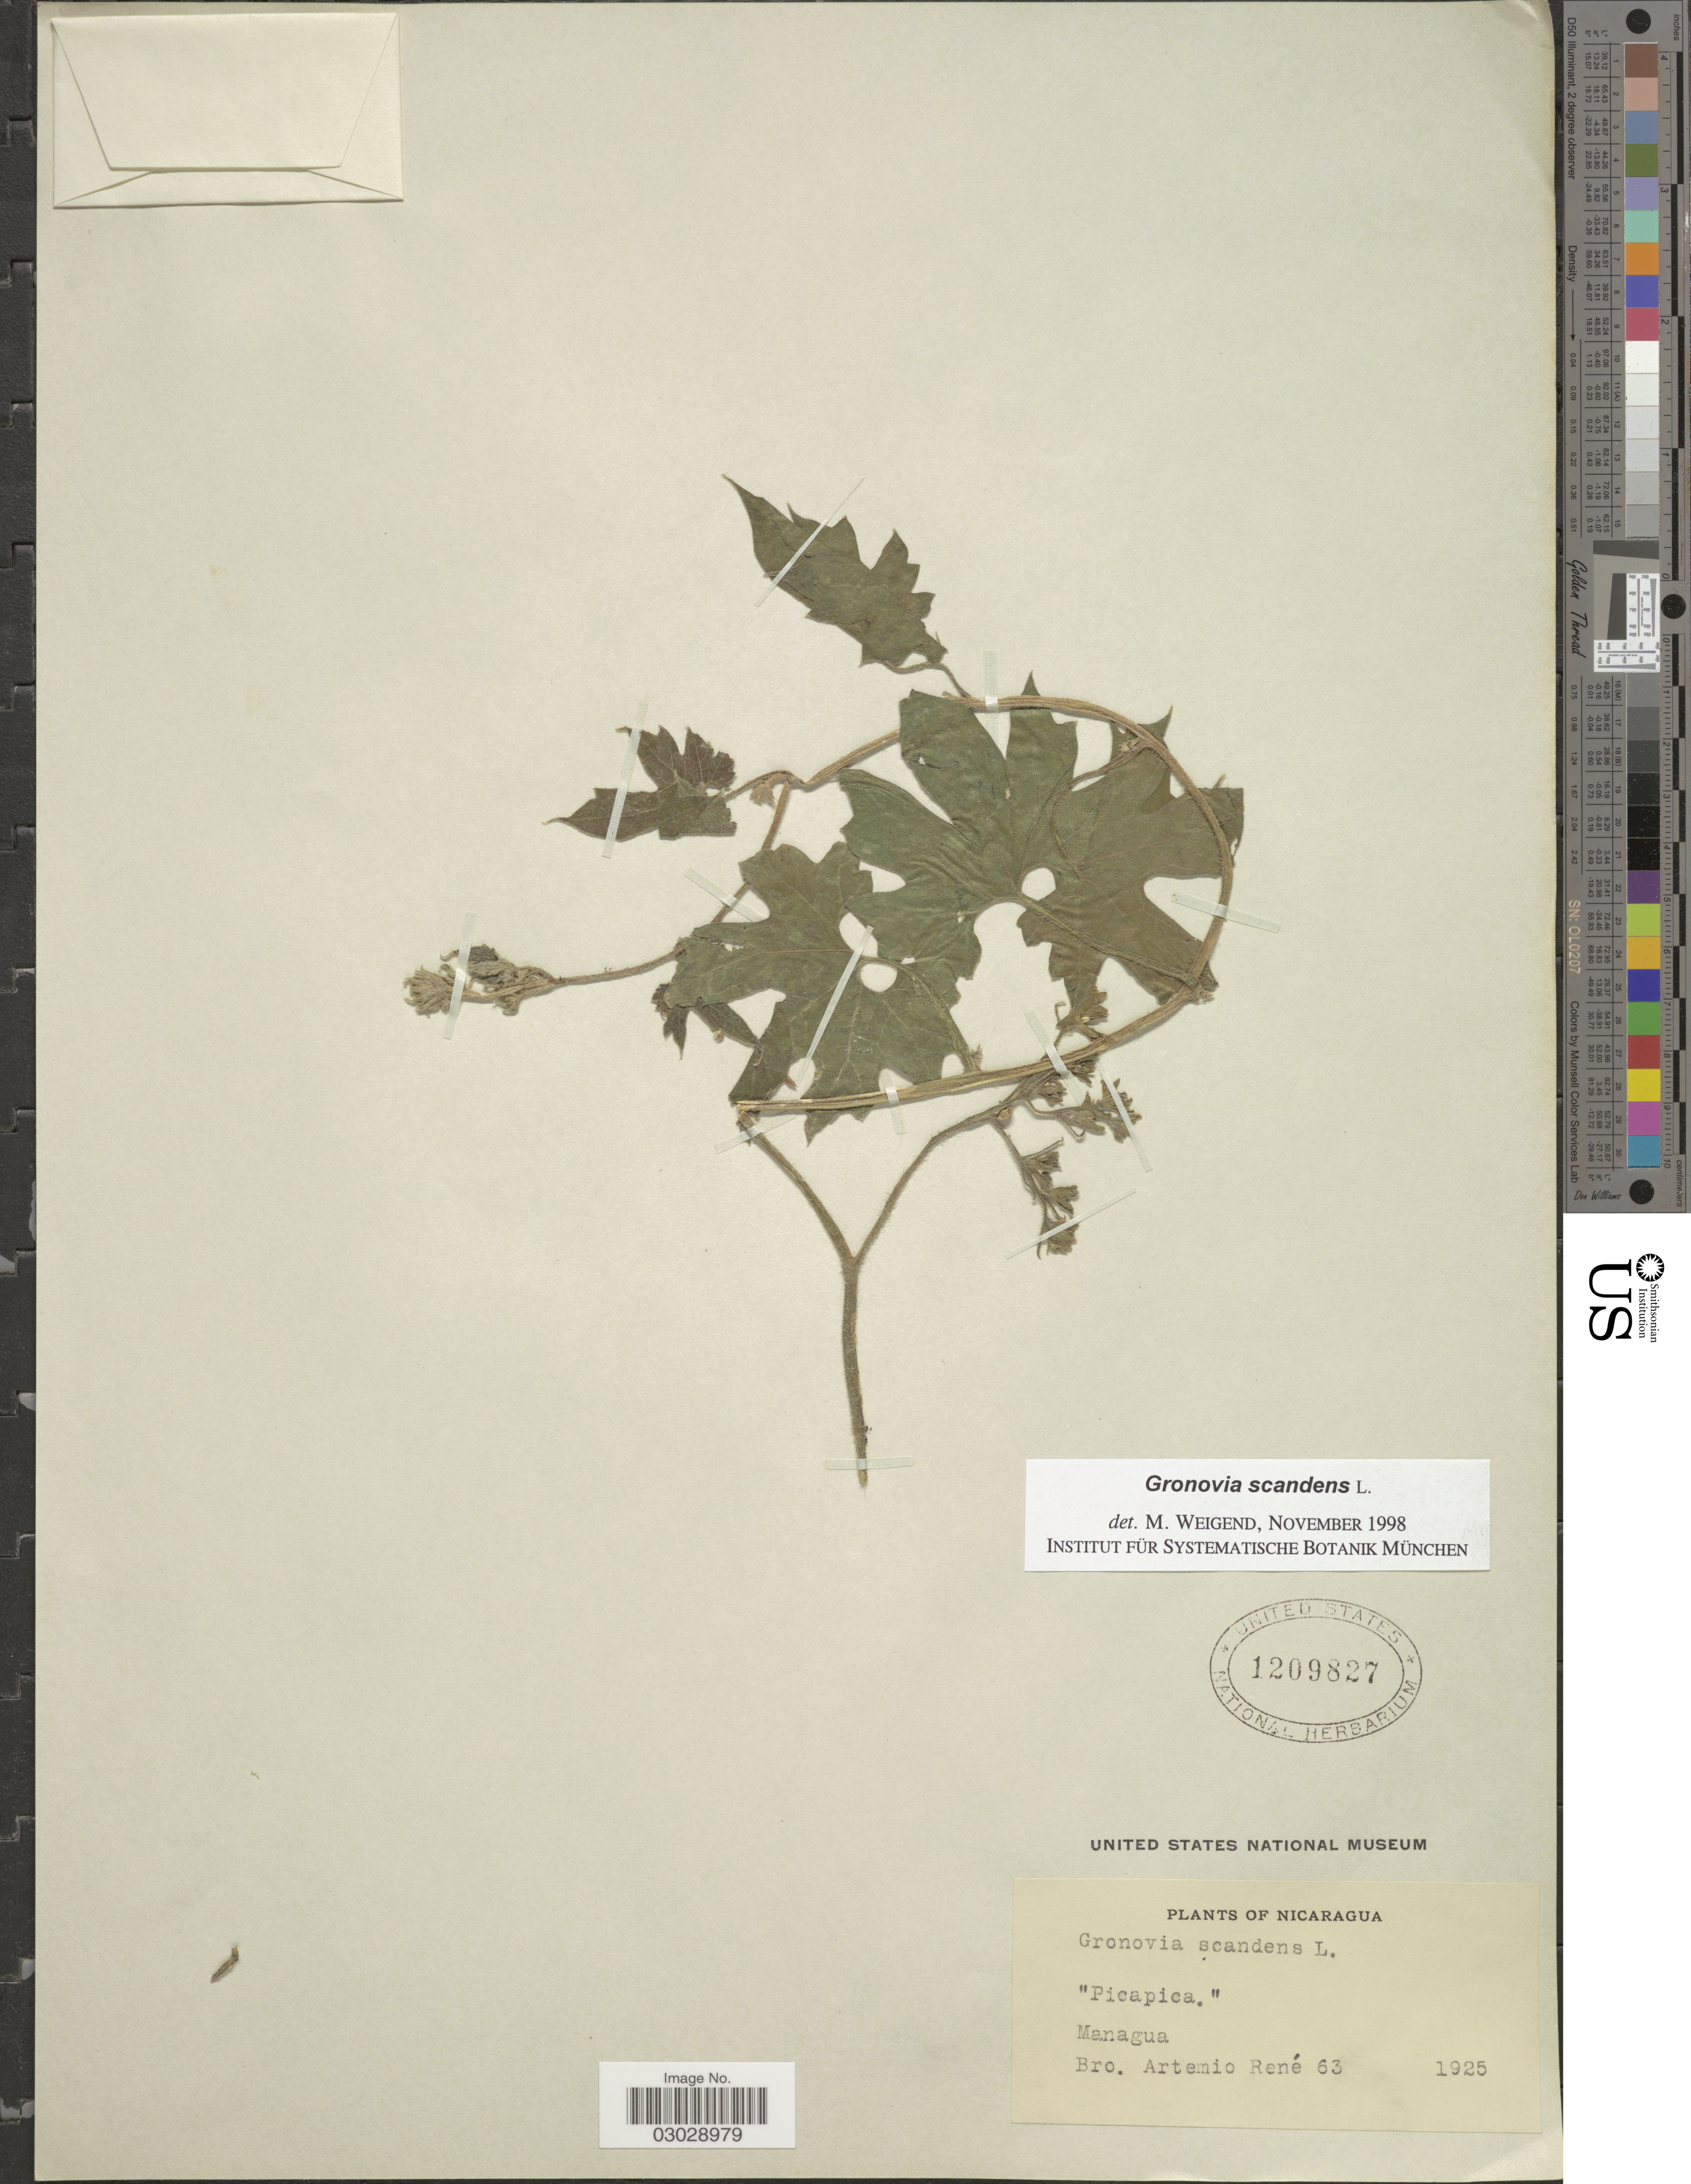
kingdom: Plantae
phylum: Tracheophyta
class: Magnoliopsida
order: Cornales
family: Loasaceae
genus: Gronovia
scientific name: Gronovia scandens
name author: L.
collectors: B. Rene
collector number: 63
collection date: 1925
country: Nicaragua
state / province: Managua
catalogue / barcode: US 1209827